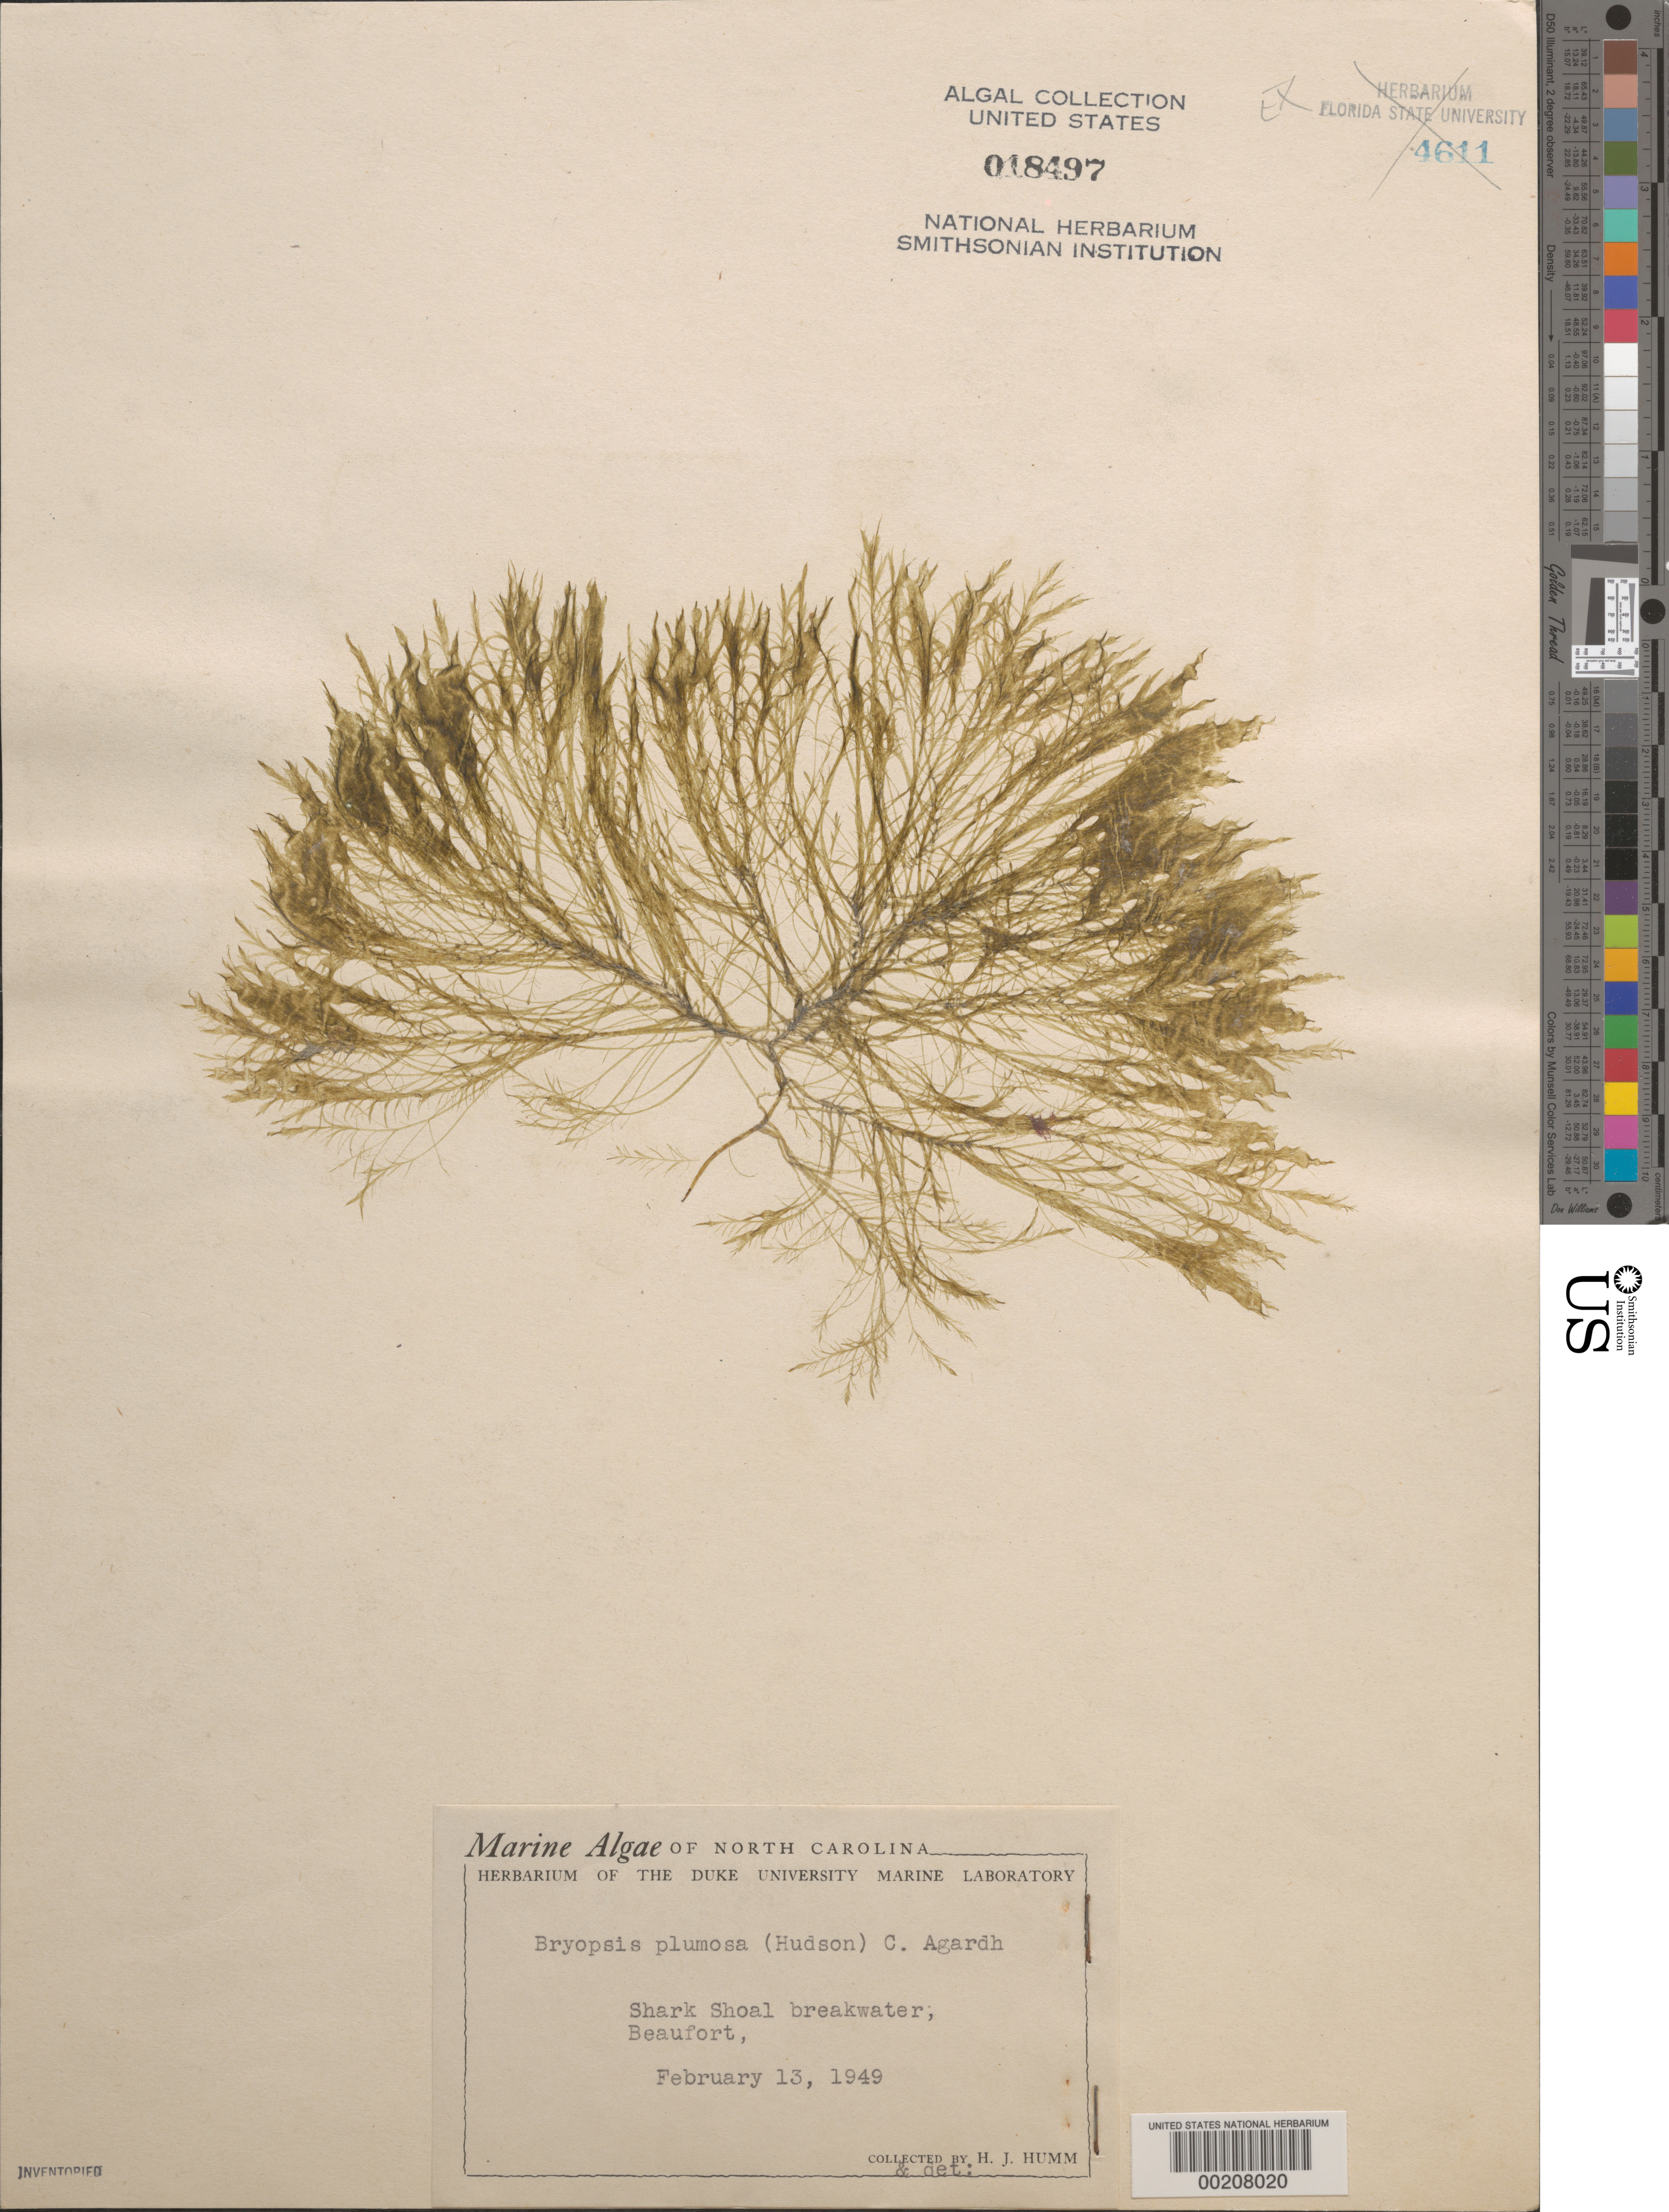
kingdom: Plantae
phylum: Chlorophyta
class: Ulvophyceae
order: Bryopsidales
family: Bryopsidaceae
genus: Bryopsis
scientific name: Bryopsis plumosa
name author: (Huds.) C. Agardh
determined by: Humm, Harold J.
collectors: H. J. Humm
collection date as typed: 13 Feb 1949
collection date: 1949-02-13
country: United States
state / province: North Carolina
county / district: Carteret County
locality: Beaufort, Shark Shoal breakwater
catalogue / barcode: US 18497